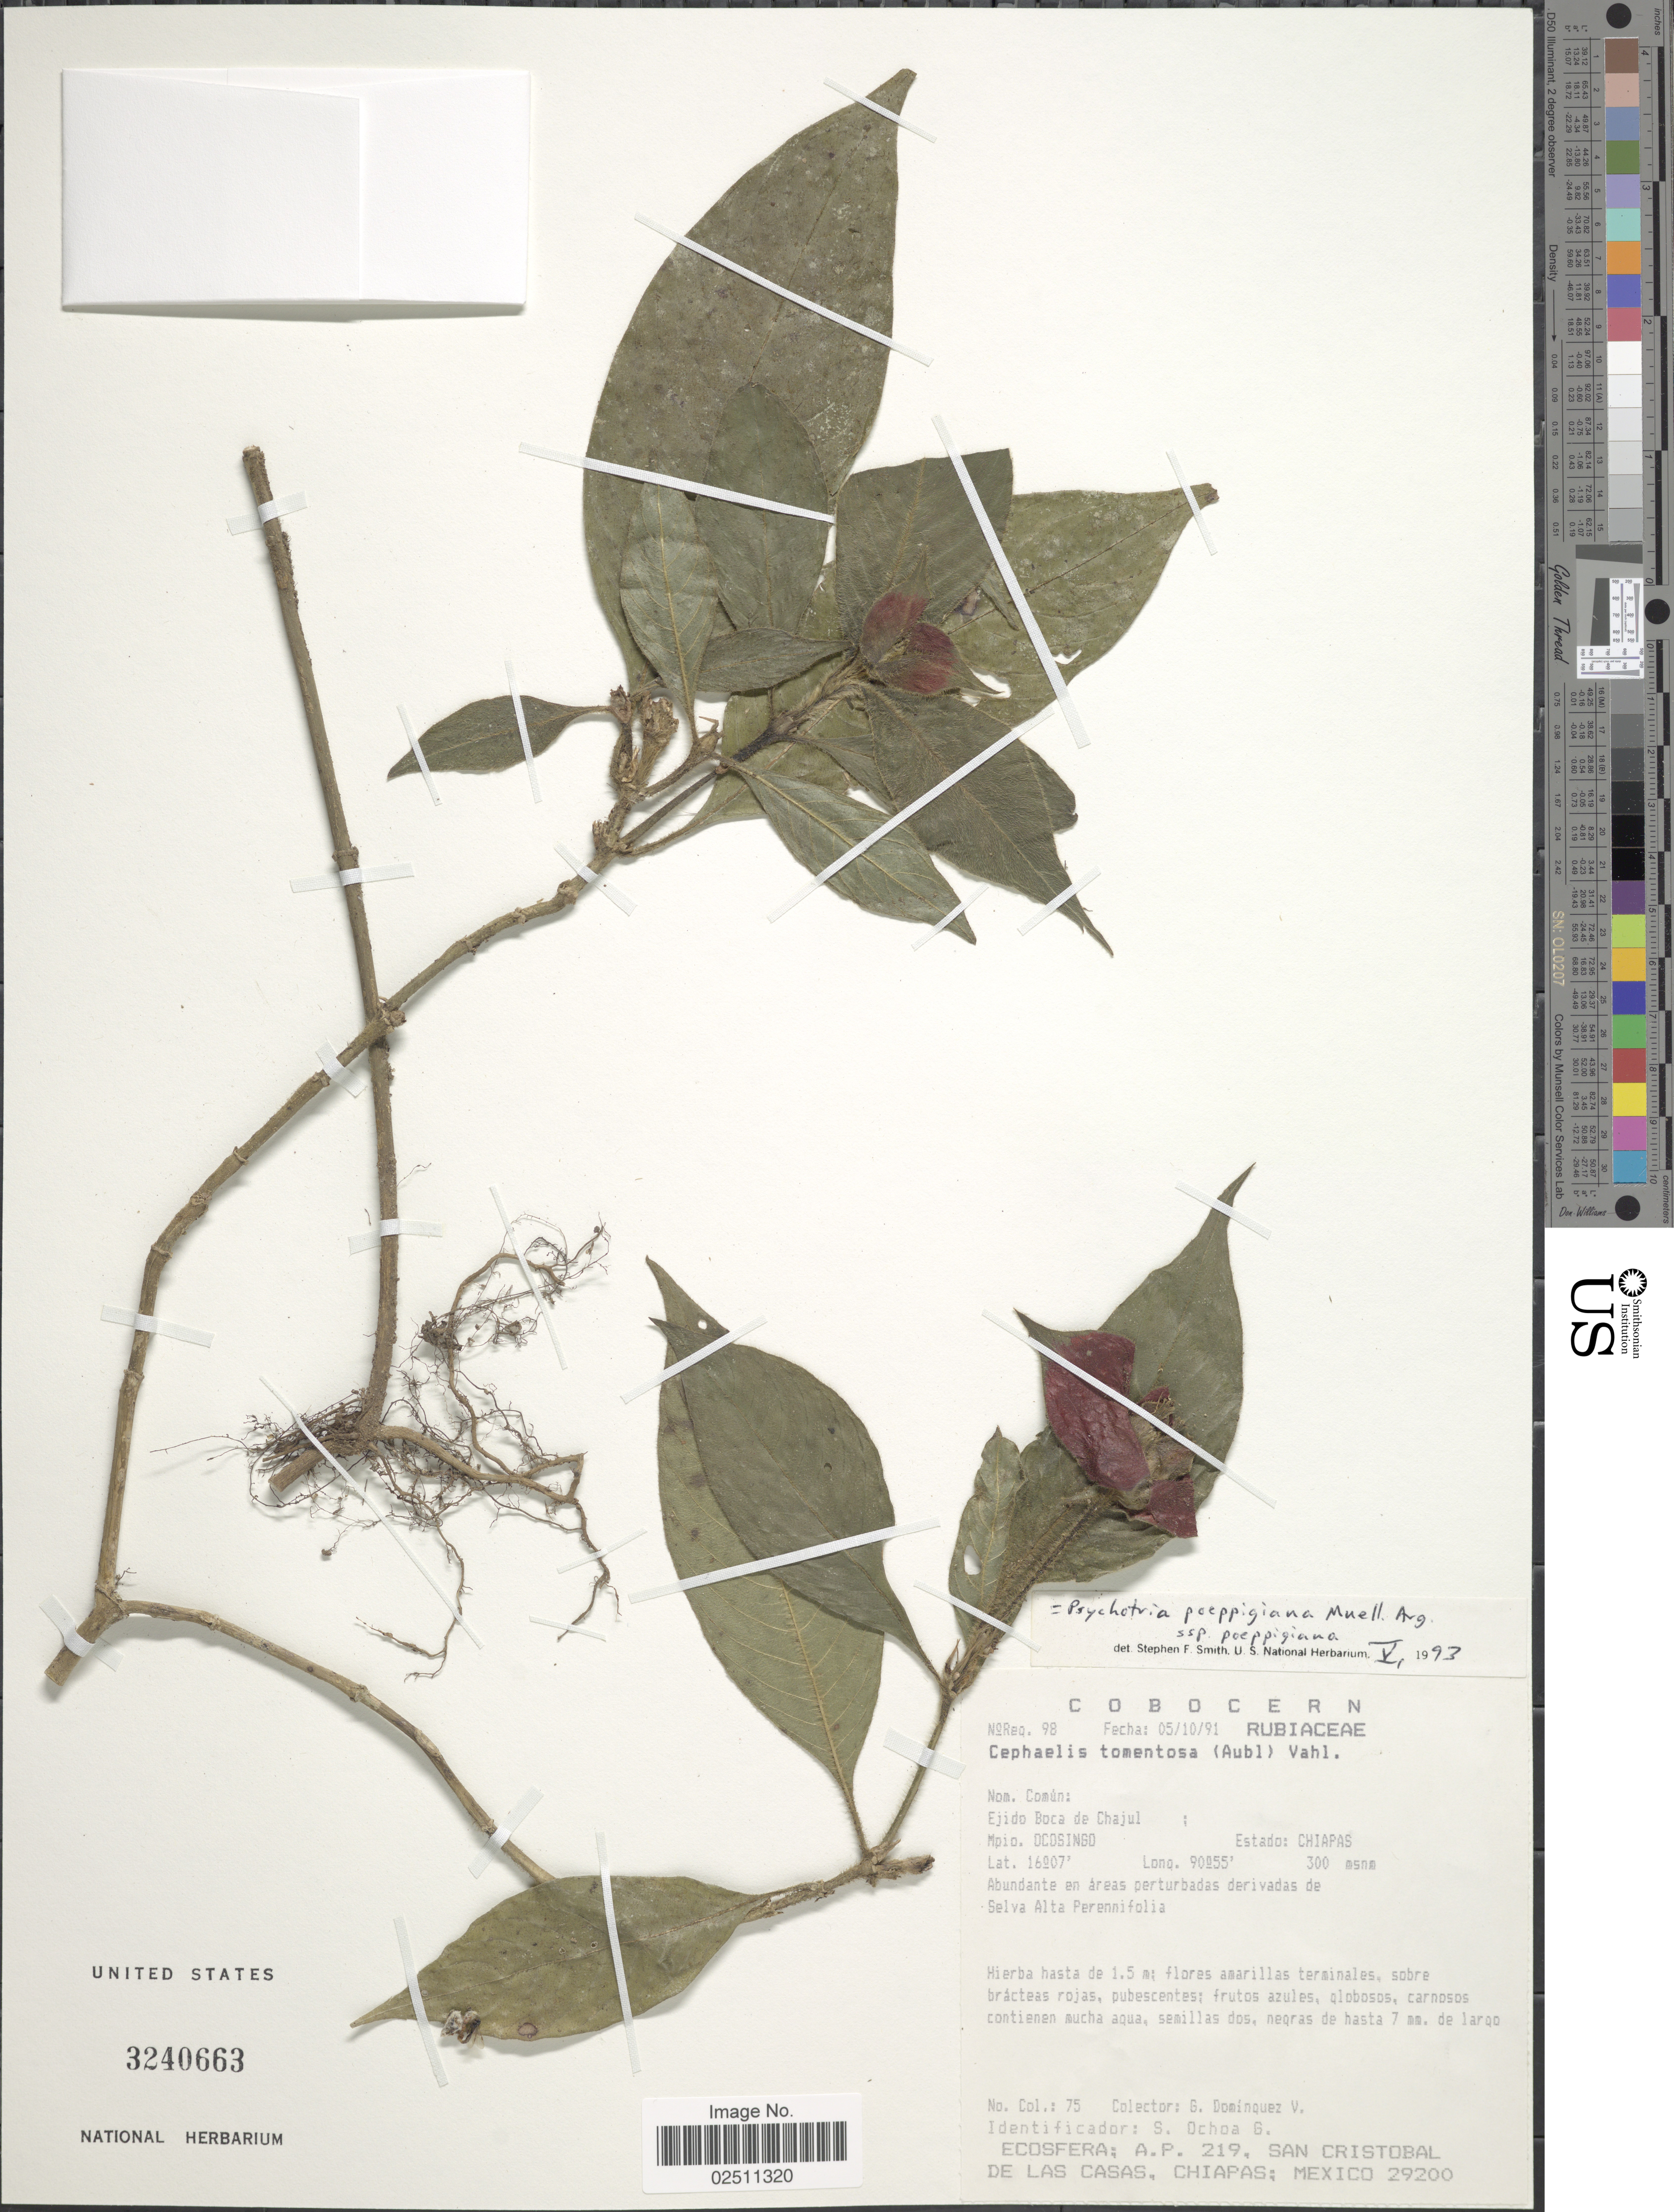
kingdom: Plantae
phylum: Tracheophyta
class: Magnoliopsida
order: Gentianales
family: Rubiaceae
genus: Psychotria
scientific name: Psychotria poeppigiana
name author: Müll. Arg.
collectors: G. Dominiquez V.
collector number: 75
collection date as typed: Transcribed d/m/y: 5/10/91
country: Mexico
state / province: Chiapas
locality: Ejido Boca de Chajul, Mpio. Ocosingo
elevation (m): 300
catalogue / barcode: US 3240663